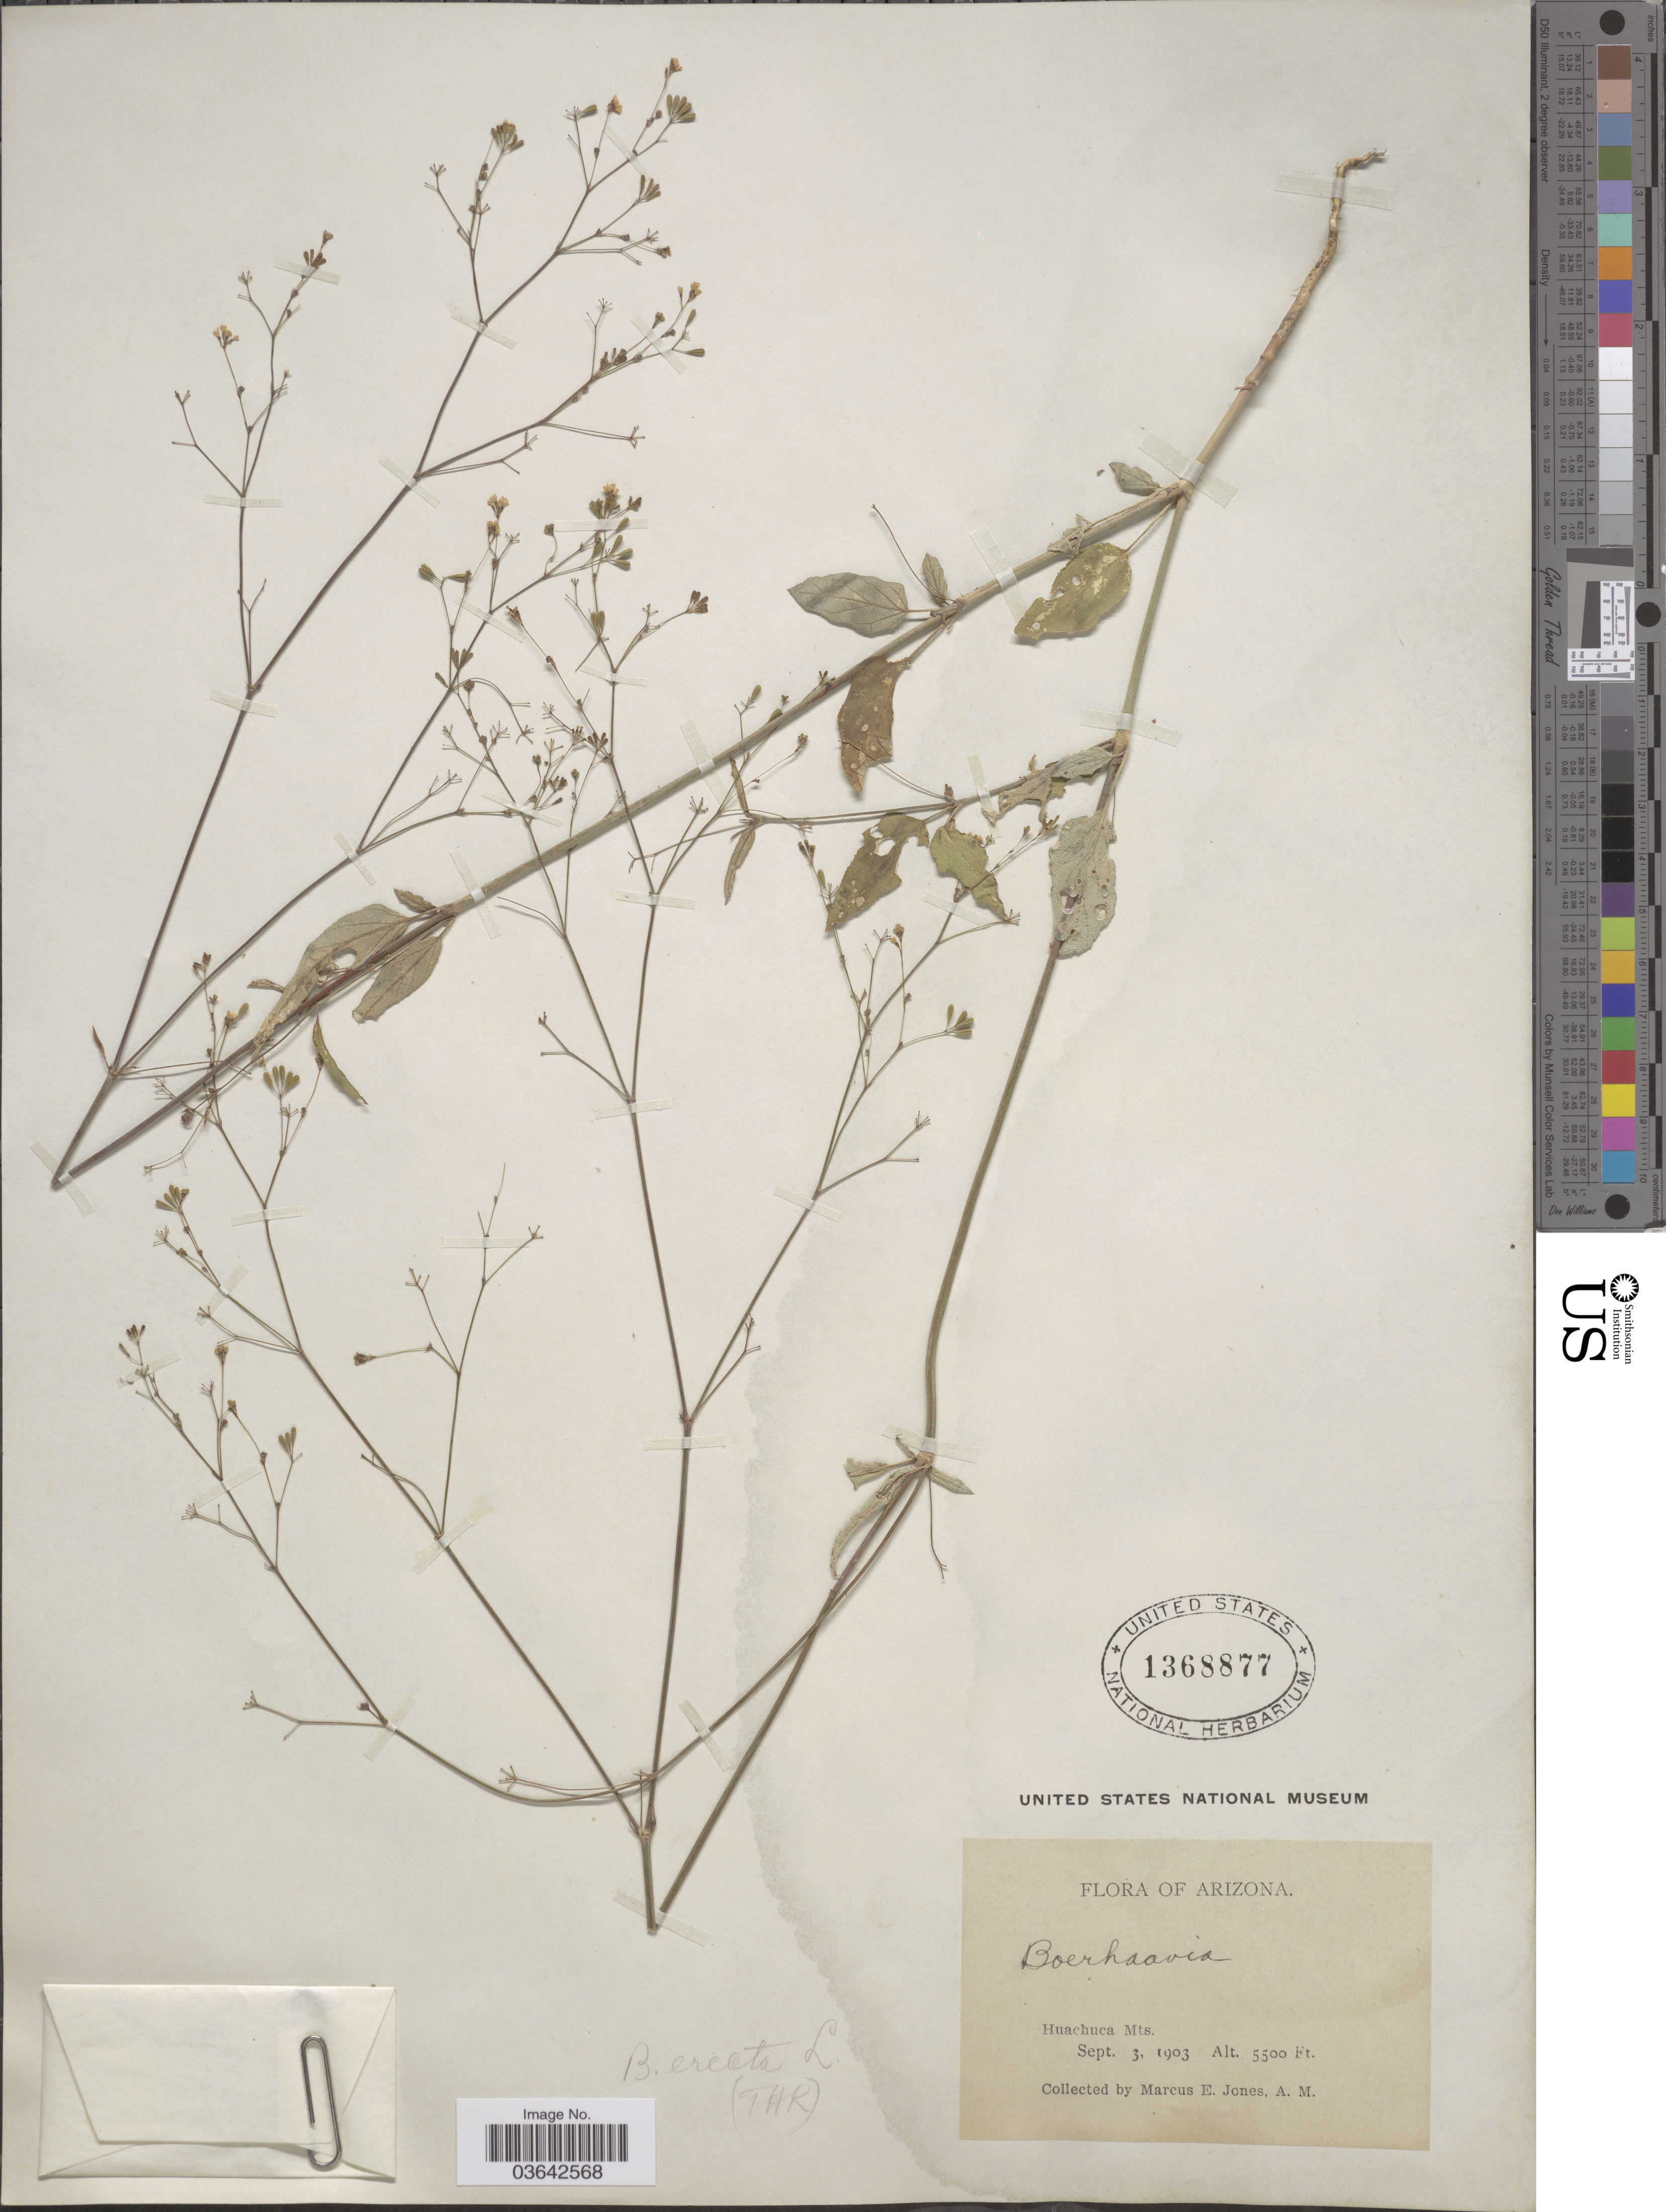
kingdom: Plantae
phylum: Tracheophyta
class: Magnoliopsida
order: Caryophyllales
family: Nyctaginaceae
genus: Boerhavia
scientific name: Boerhavia erecta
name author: L.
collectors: M. E. Jones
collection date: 1903-09-03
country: United States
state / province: Arizona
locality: Huachuca Mts.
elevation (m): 1676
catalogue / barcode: US 1368877